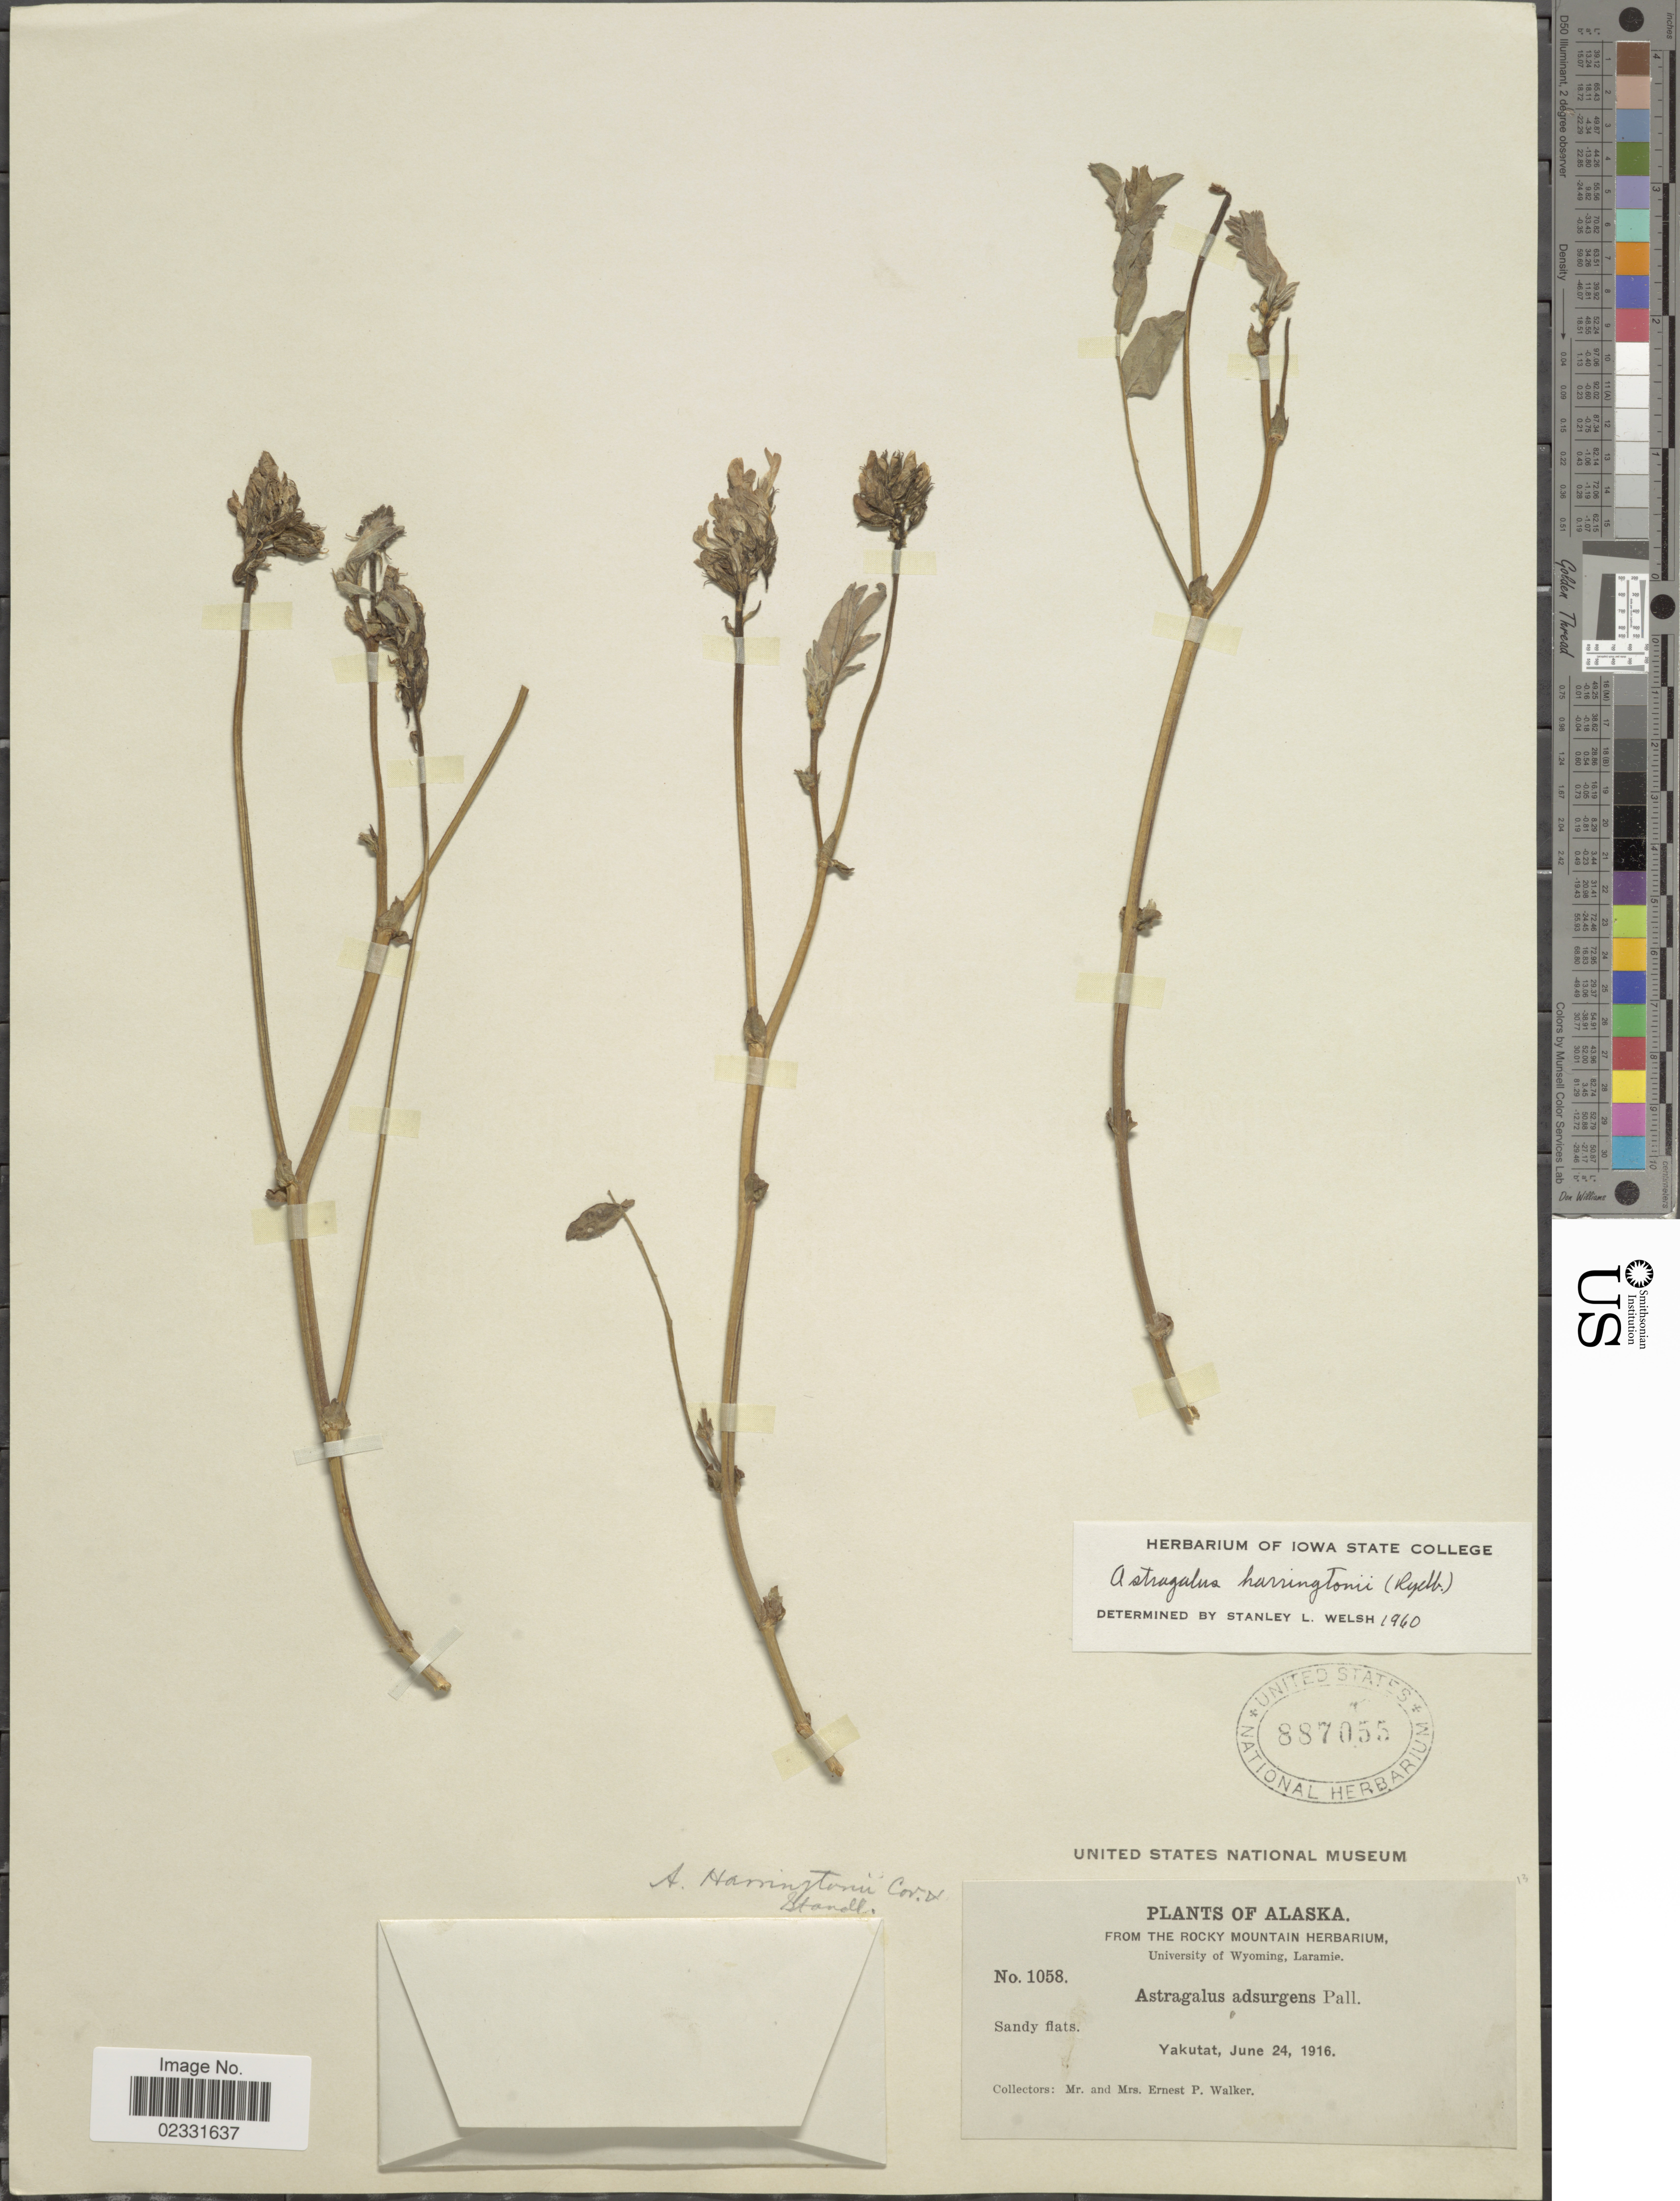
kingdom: Plantae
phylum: Tracheophyta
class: Magnoliopsida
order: Fabales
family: Fabaceae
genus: Astragalus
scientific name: Astragalus harringtonii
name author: Coville & Standl. ex Rydb.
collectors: E. P. Walker & E. Walker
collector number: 1058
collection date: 1916-06-24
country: United States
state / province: Alaska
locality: Yakutat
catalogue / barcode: US 887055